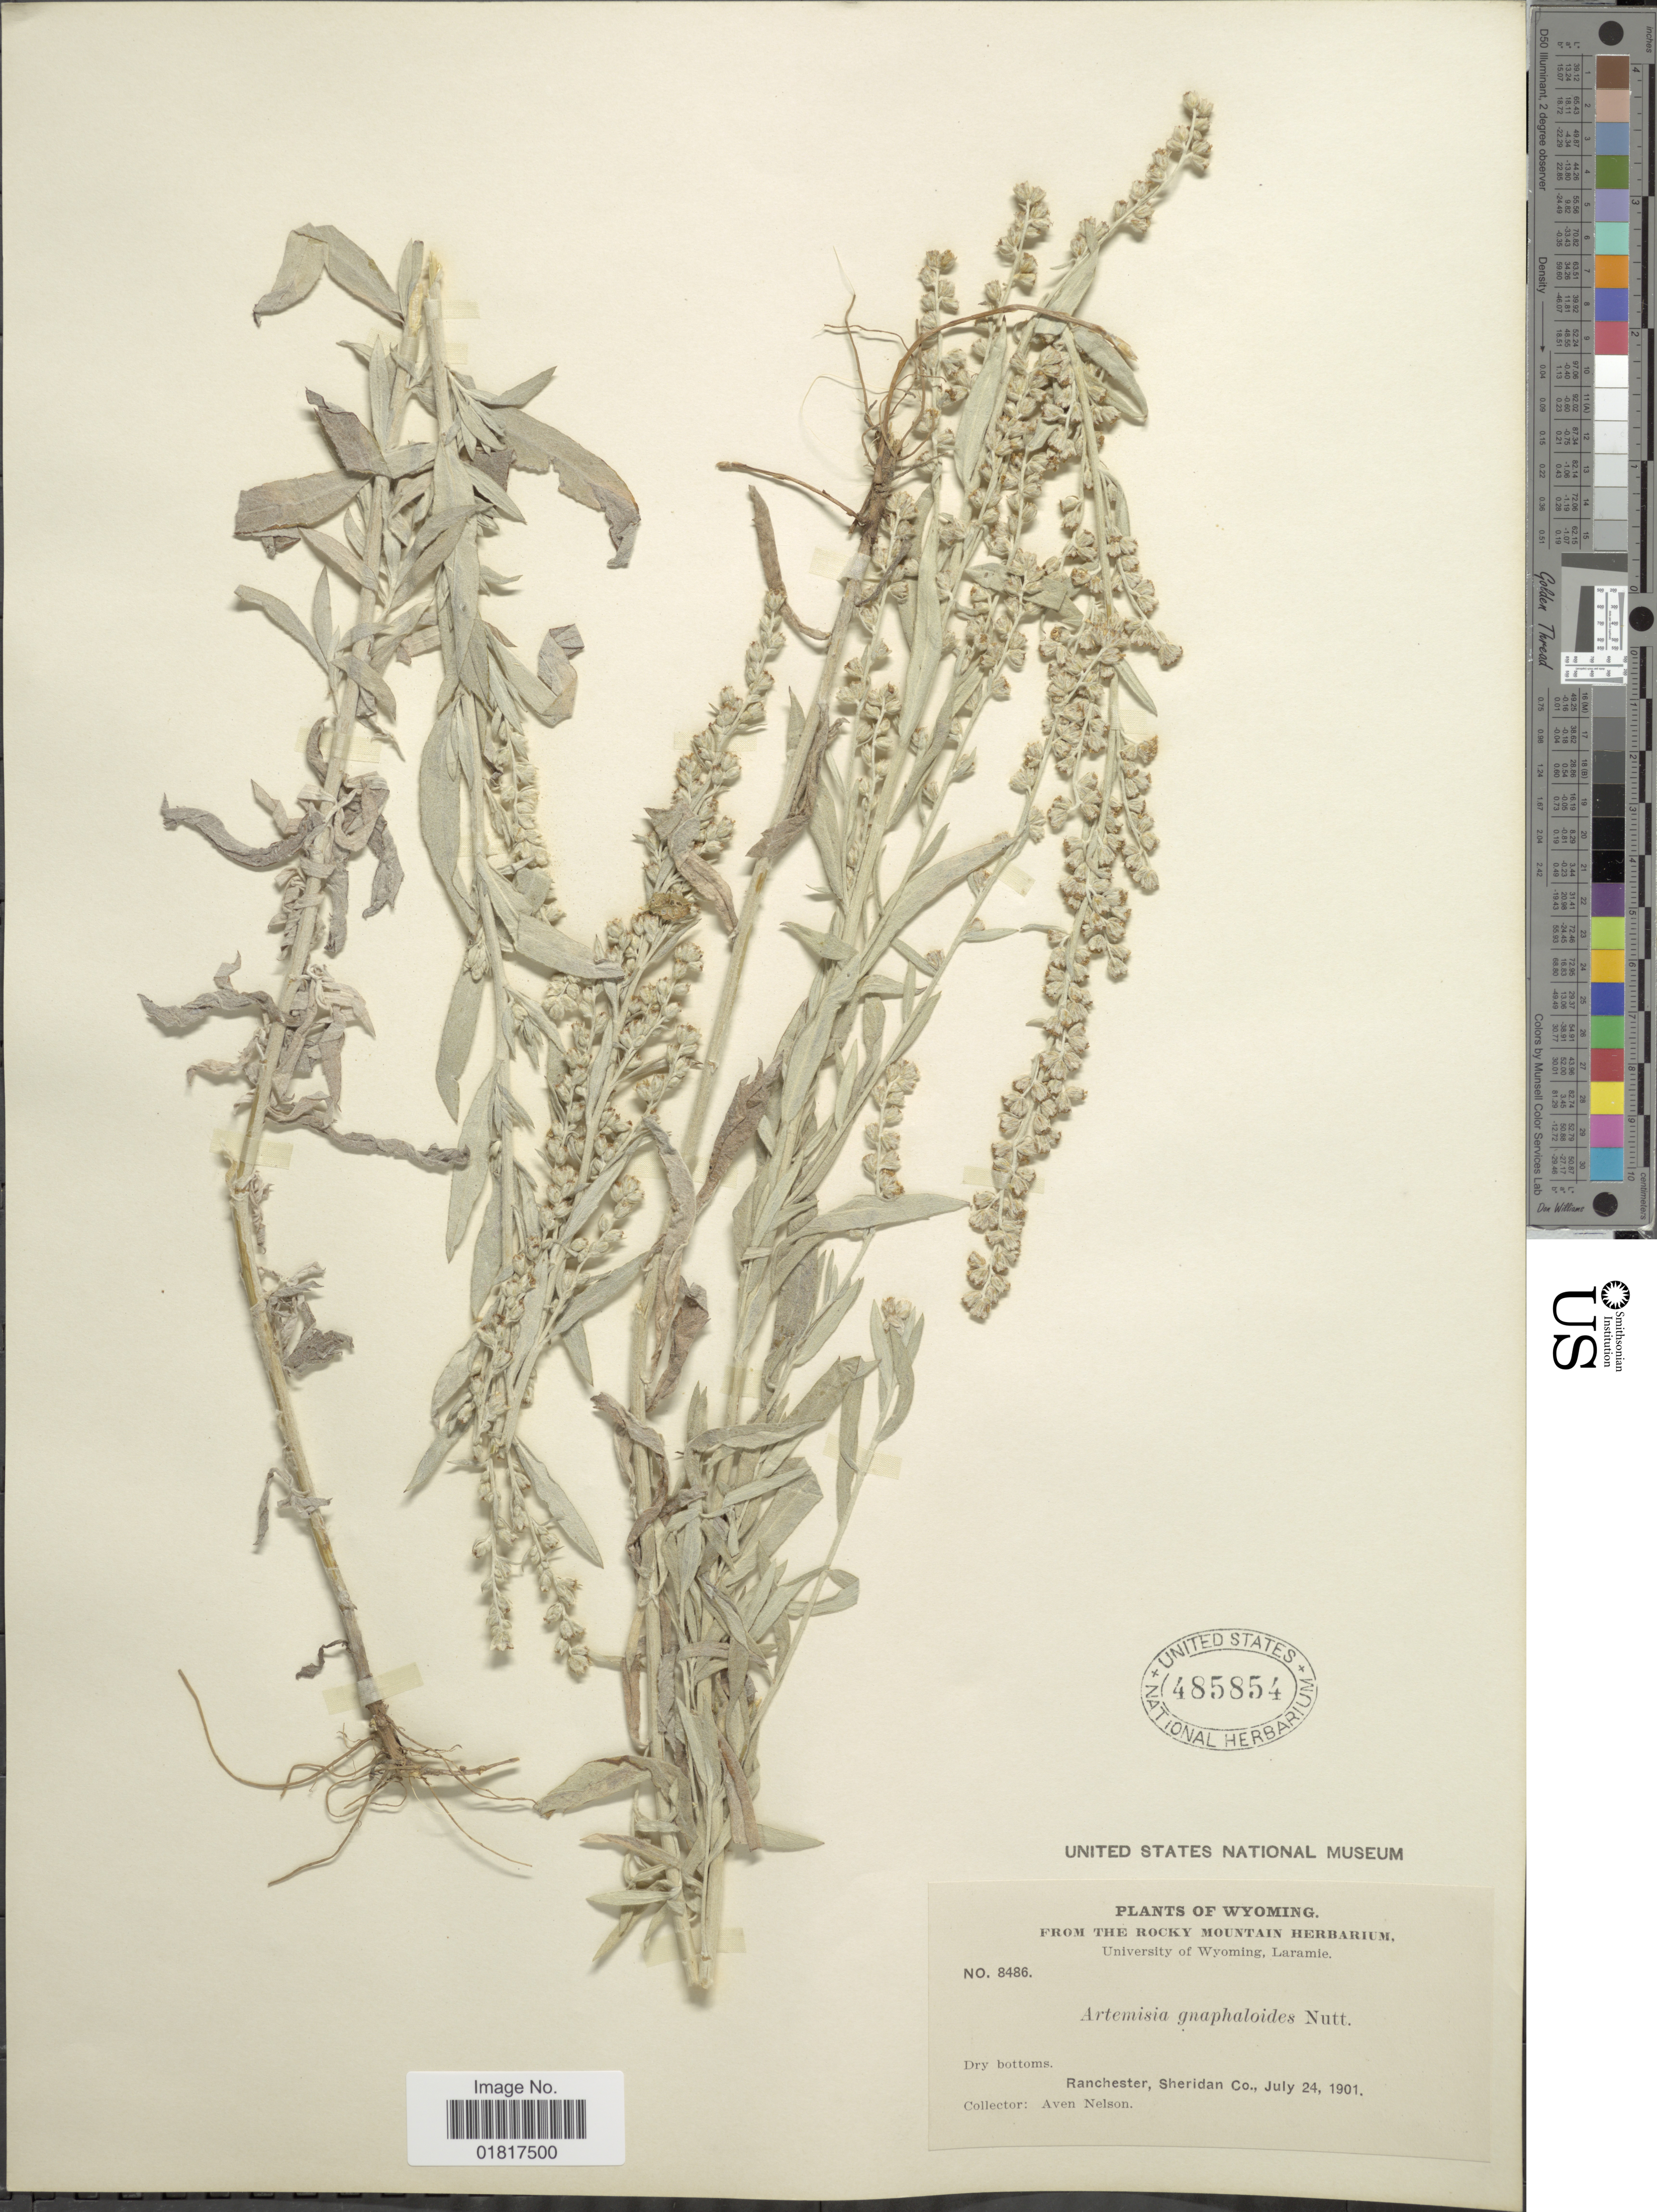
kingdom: Plantae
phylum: Tracheophyta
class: Magnoliopsida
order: Asterales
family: Asteraceae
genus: Artemisia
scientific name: Artemisia sp.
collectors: A. Nelson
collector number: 8486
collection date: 1901-07-24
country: United States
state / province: Wyoming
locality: Dry bottoms. Ranchester, Sheridan Co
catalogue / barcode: US 485854